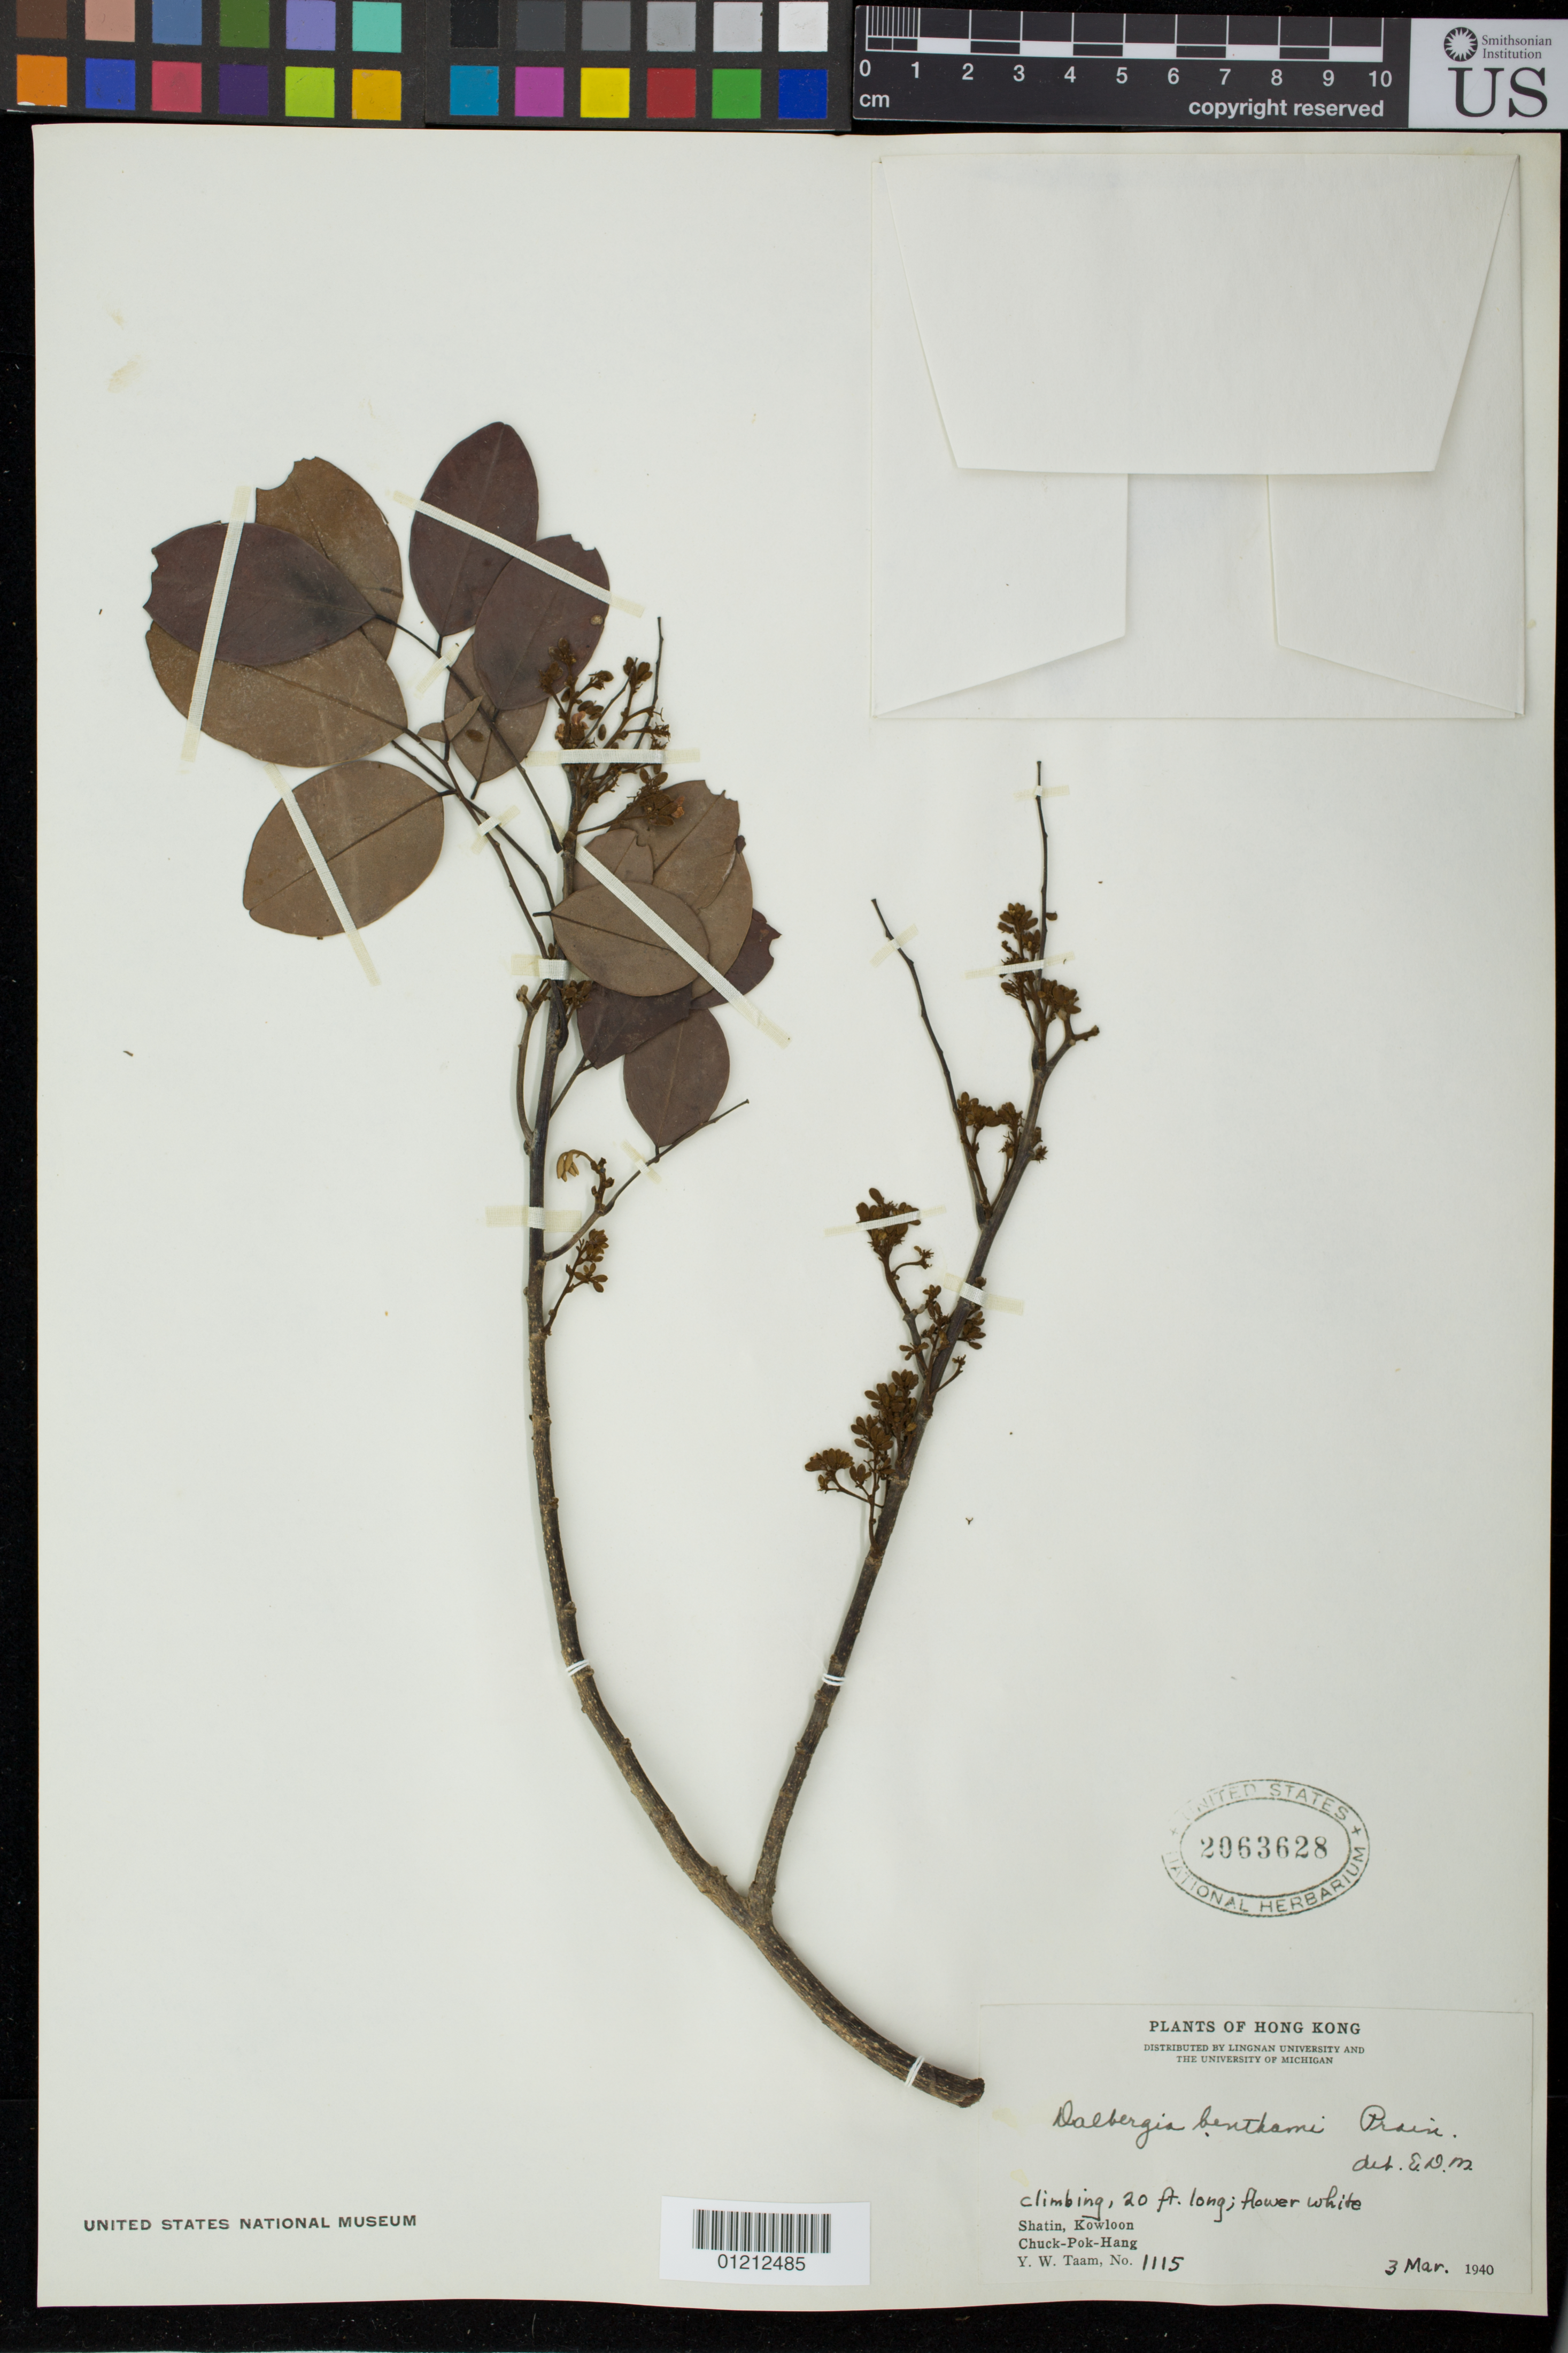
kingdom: Plantae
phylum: Tracheophyta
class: Magnoliopsida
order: Fabales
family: Fabaceae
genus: Dalbergia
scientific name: Dalbergia benthamii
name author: Prain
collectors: Y. W. Taam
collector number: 1115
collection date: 1940-03-03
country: China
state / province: Hong Kong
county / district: Sha Tin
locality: Shatin, Kowloon. Chuck-Pok-Hang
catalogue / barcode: US 2063628